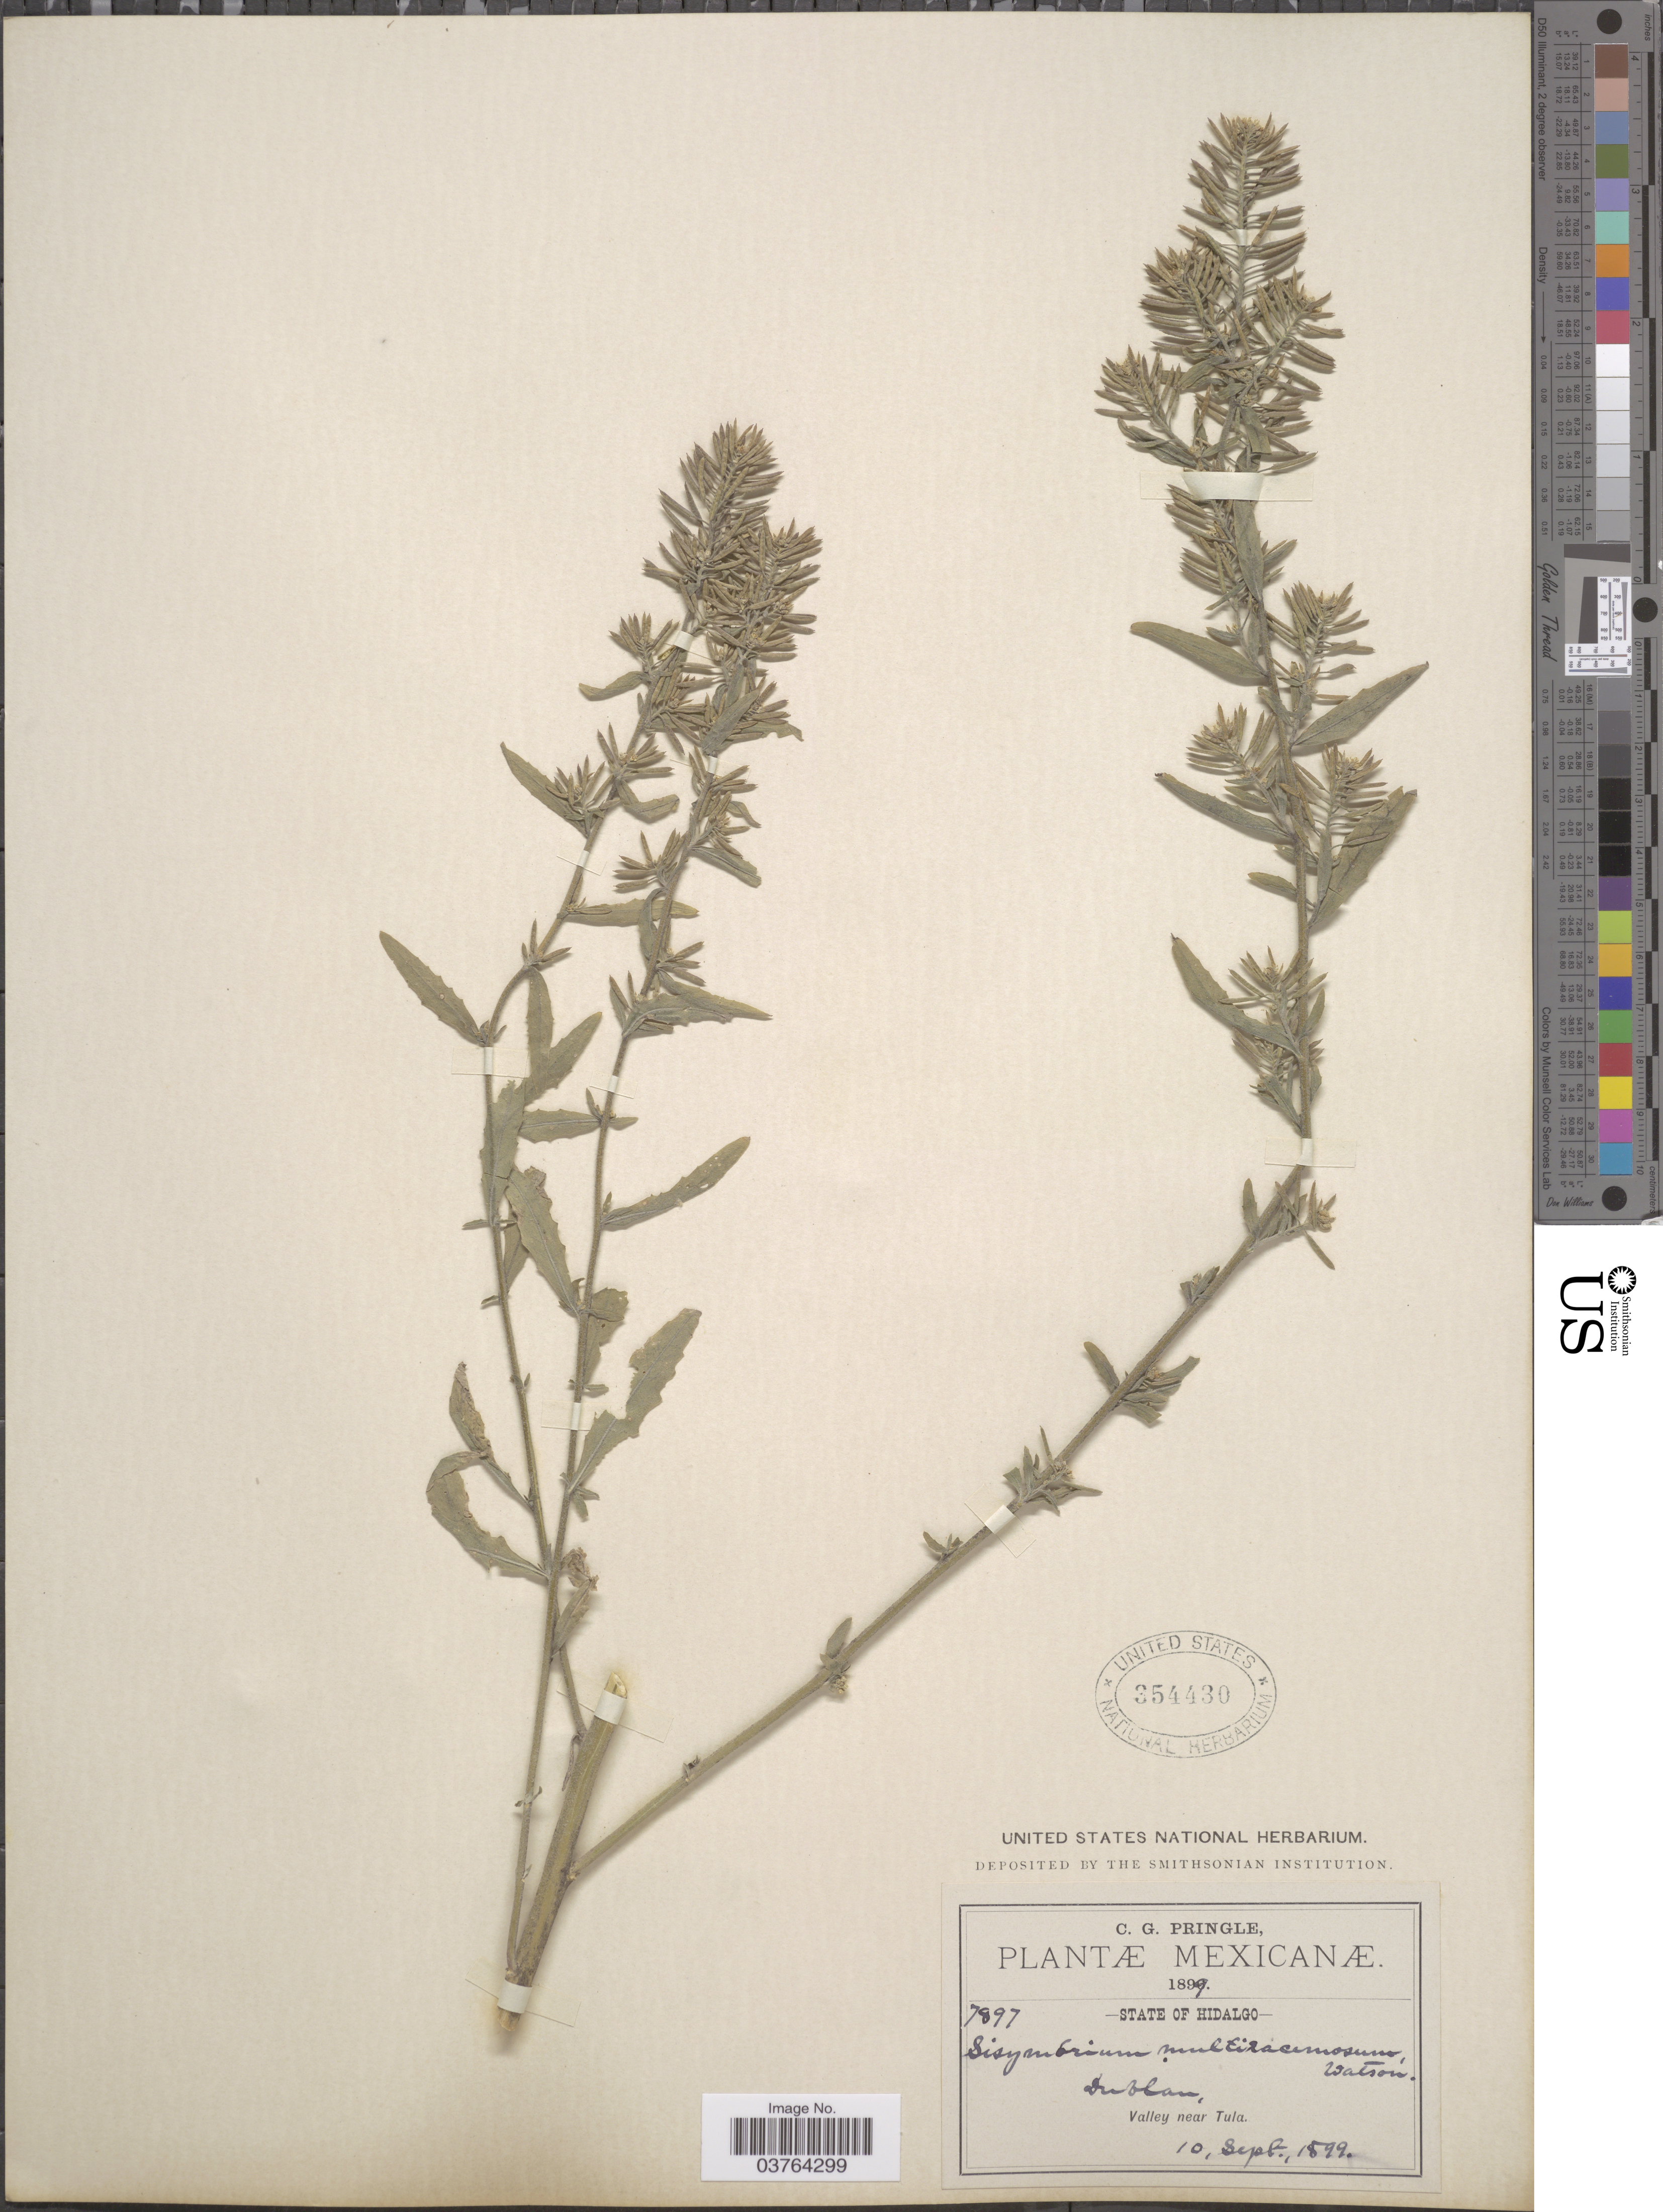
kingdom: Plantae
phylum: Tracheophyta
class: Magnoliopsida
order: Brassicales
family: Brassicaceae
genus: Halimolobos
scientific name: Halimolobos multiracemosus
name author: Rollins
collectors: C. G. Pringle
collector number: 7897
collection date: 1899-09-10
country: Mexico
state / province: Hidalgo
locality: Mexicanæ. Dublan, Valley near Tula.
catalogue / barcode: US 354430